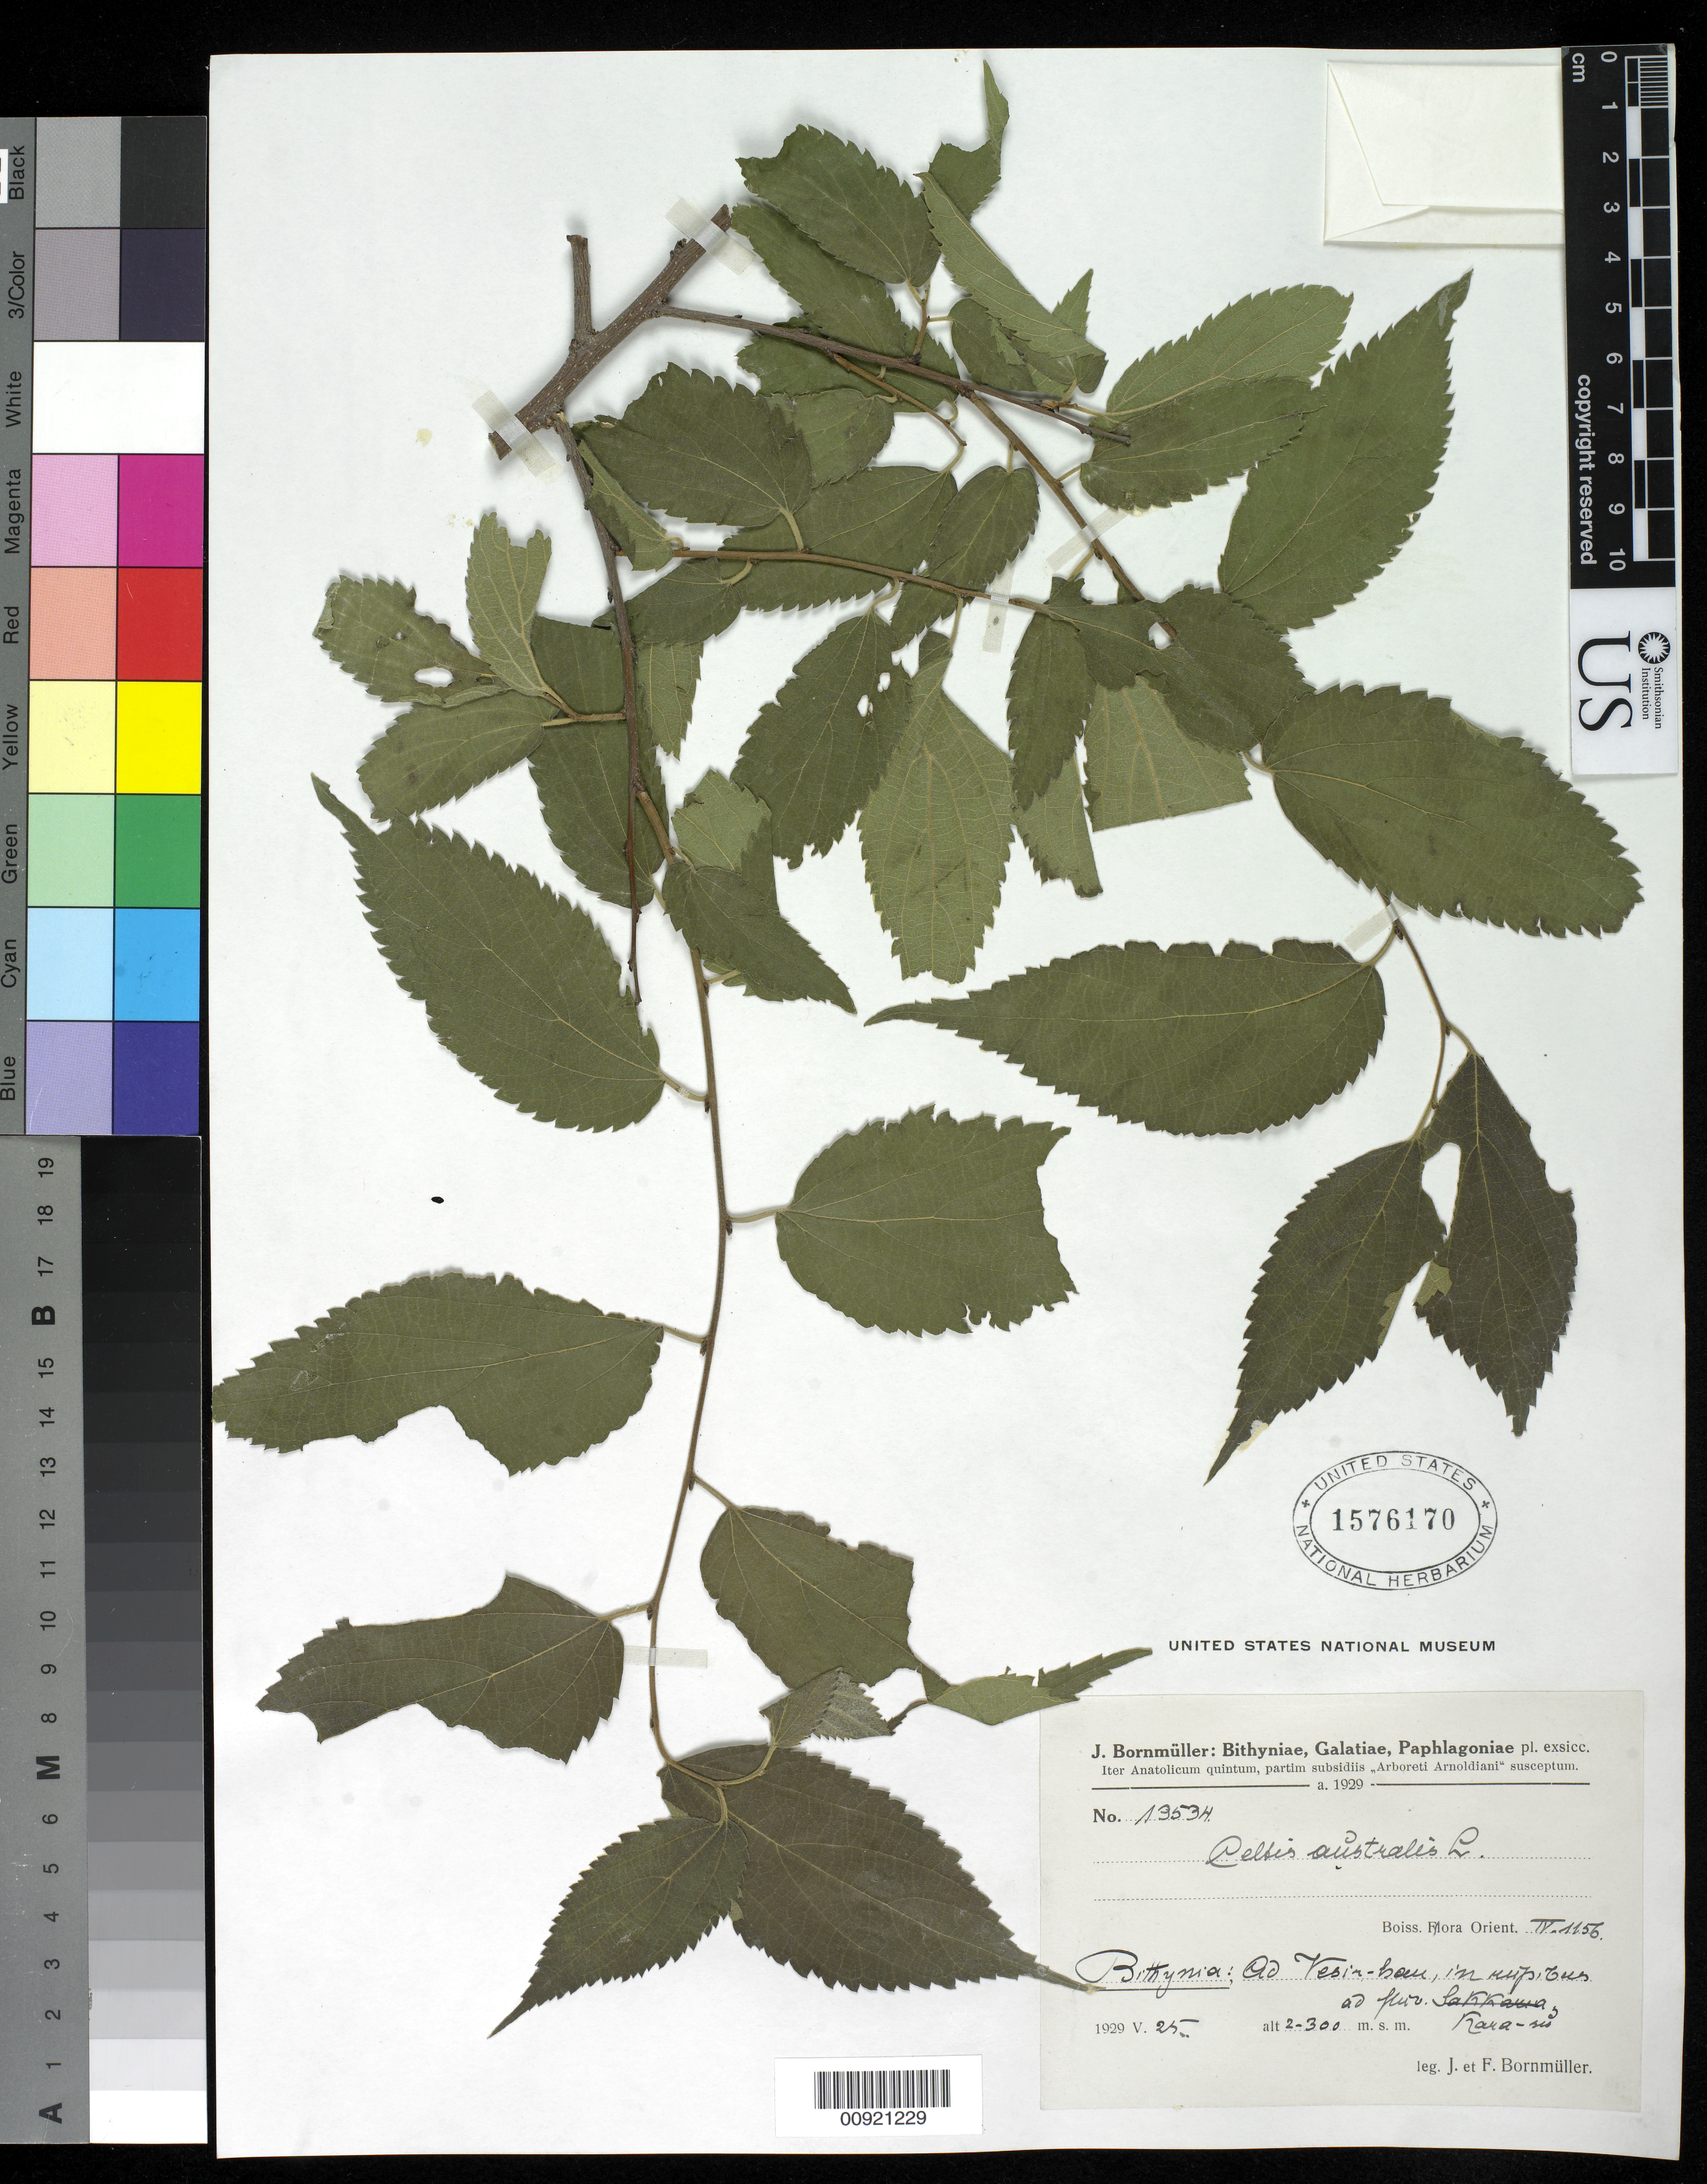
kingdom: Plantae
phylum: Tracheophyta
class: Magnoliopsida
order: Rosales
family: Cannabaceae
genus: Celtis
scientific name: Celtis australis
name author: L.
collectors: J. Bornmüller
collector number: A 353H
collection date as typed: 25 May 1929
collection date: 1929-05-25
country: Turkey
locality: Bithynia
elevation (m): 200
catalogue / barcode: US 1576170